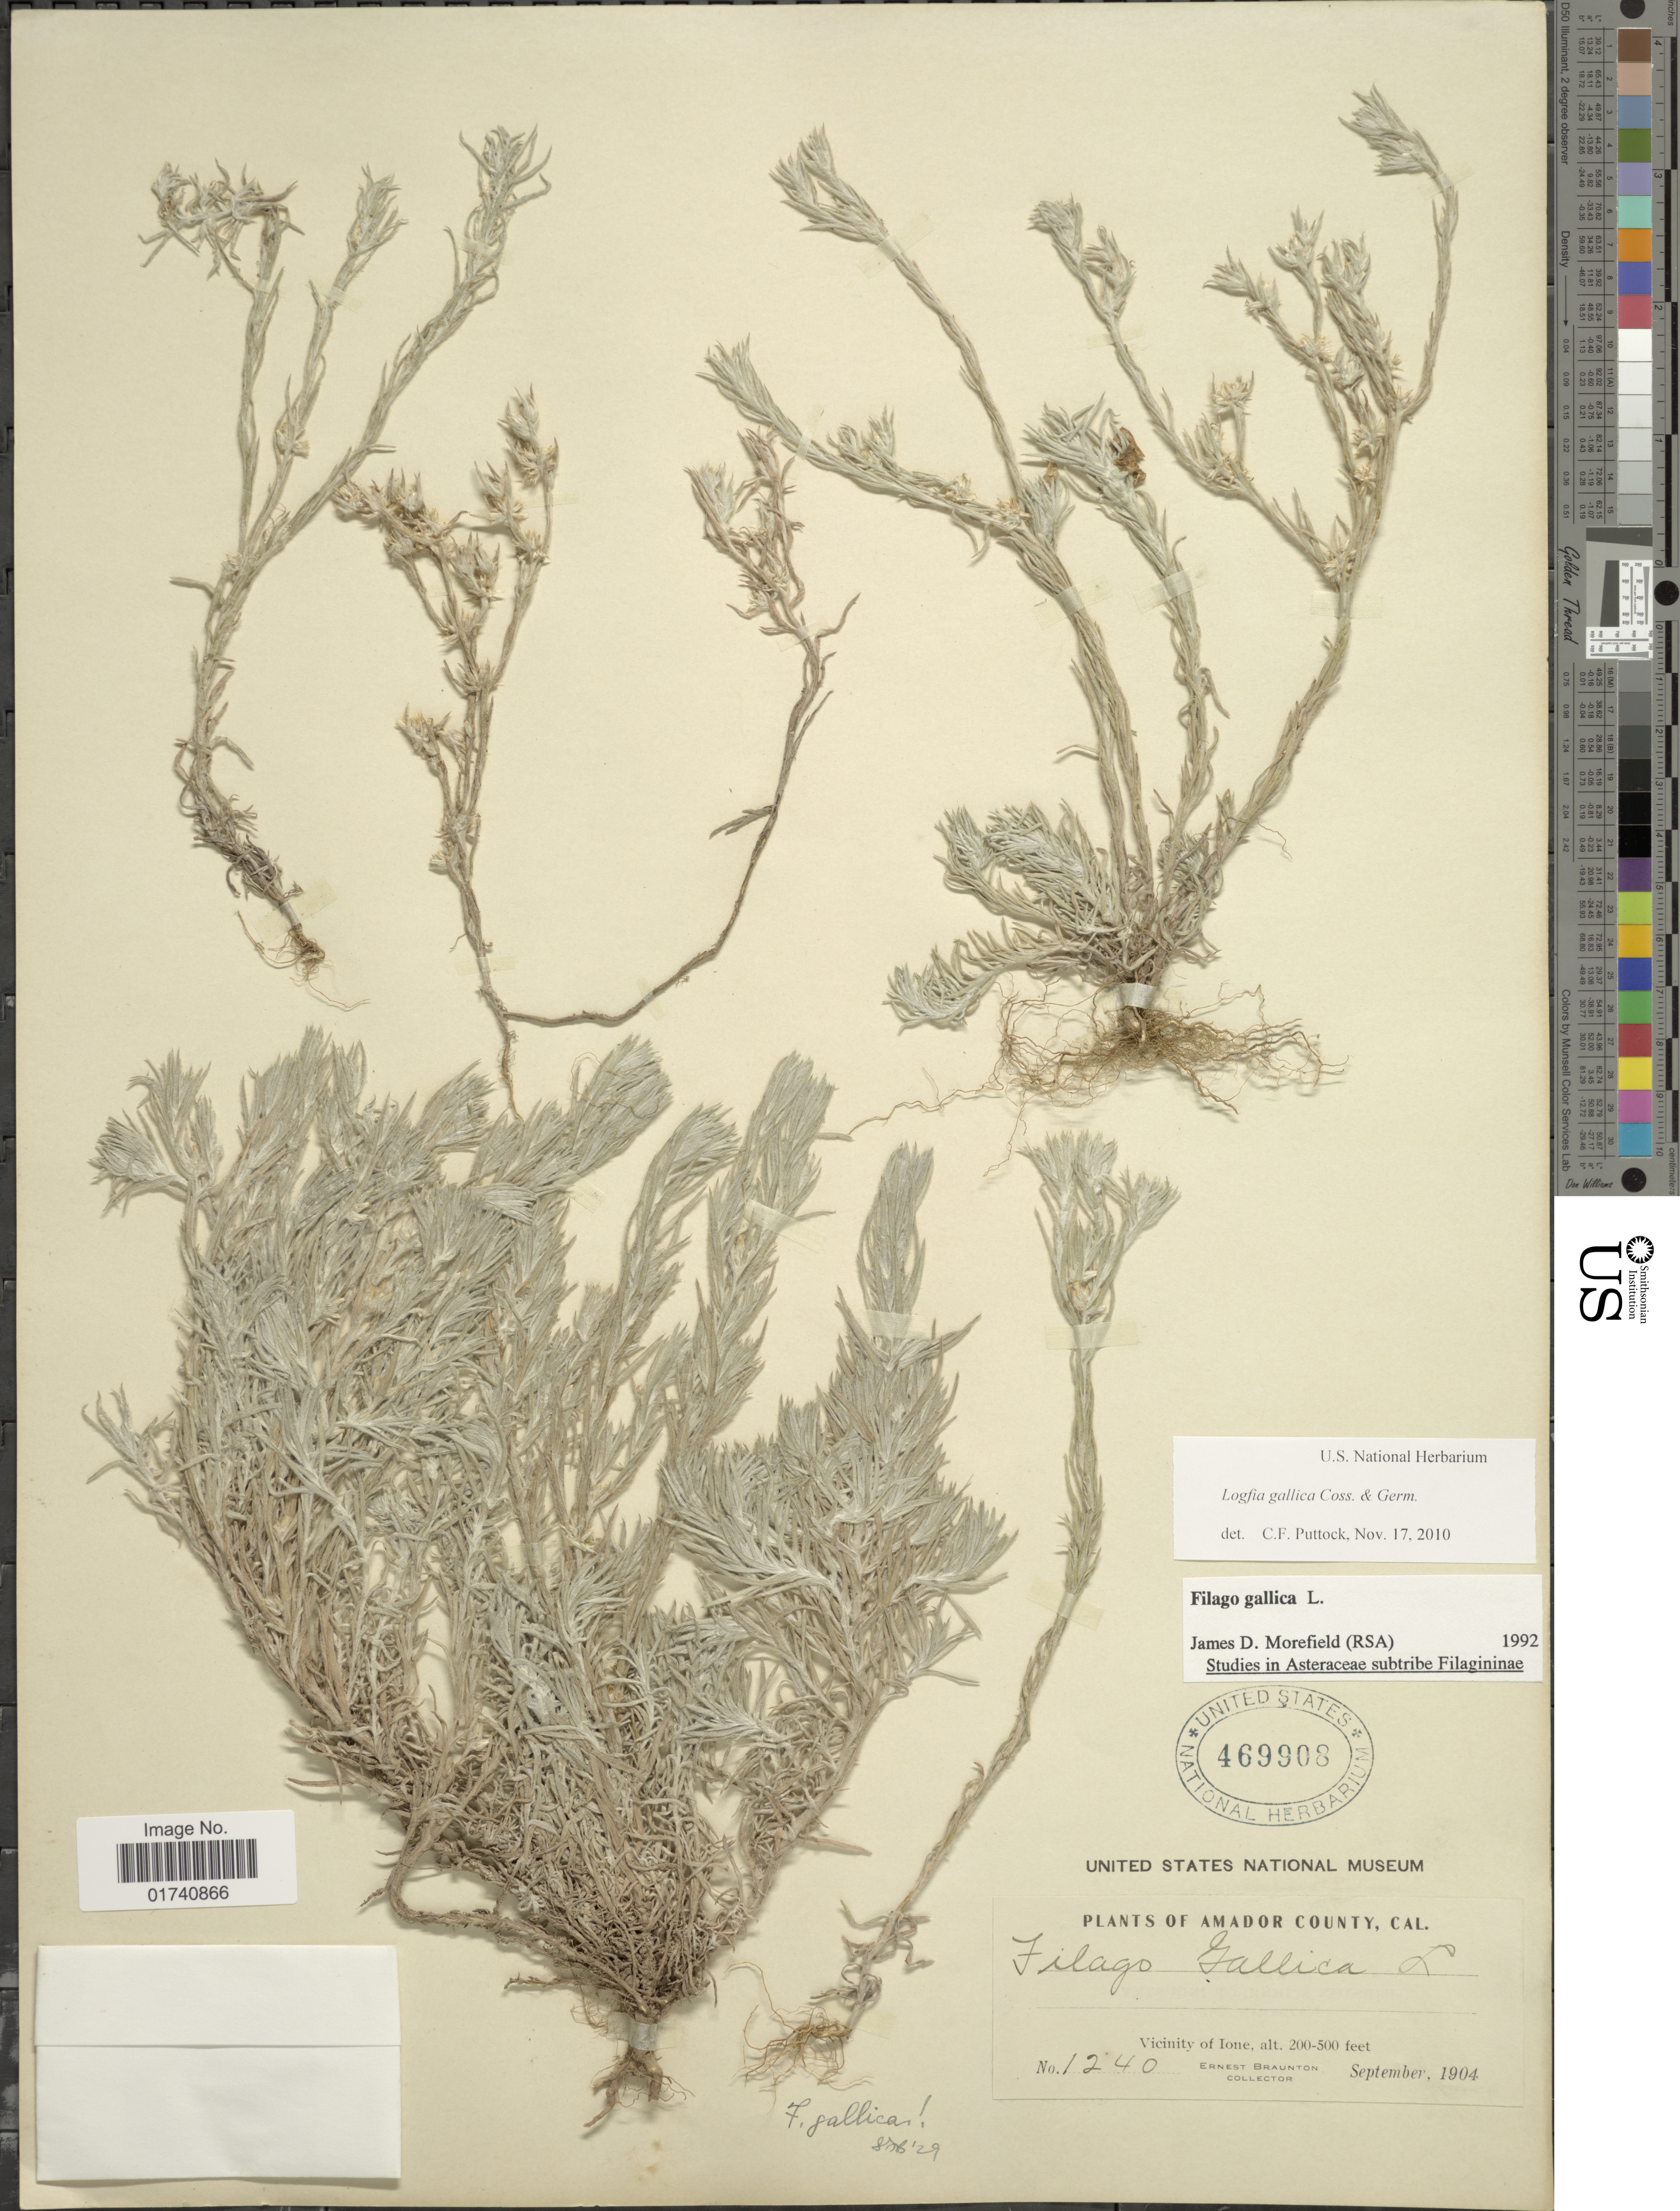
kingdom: Plantae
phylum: Tracheophyta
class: Magnoliopsida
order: Asterales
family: Asteraceae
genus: Logfia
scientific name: Logfia gallica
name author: (L.) Coss. & Germ.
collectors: E. Braunton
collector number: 1240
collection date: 1904-09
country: United States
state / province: California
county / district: Amador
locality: Amador County, Cal. Vicinityt of Ione.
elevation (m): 61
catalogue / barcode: US 469908